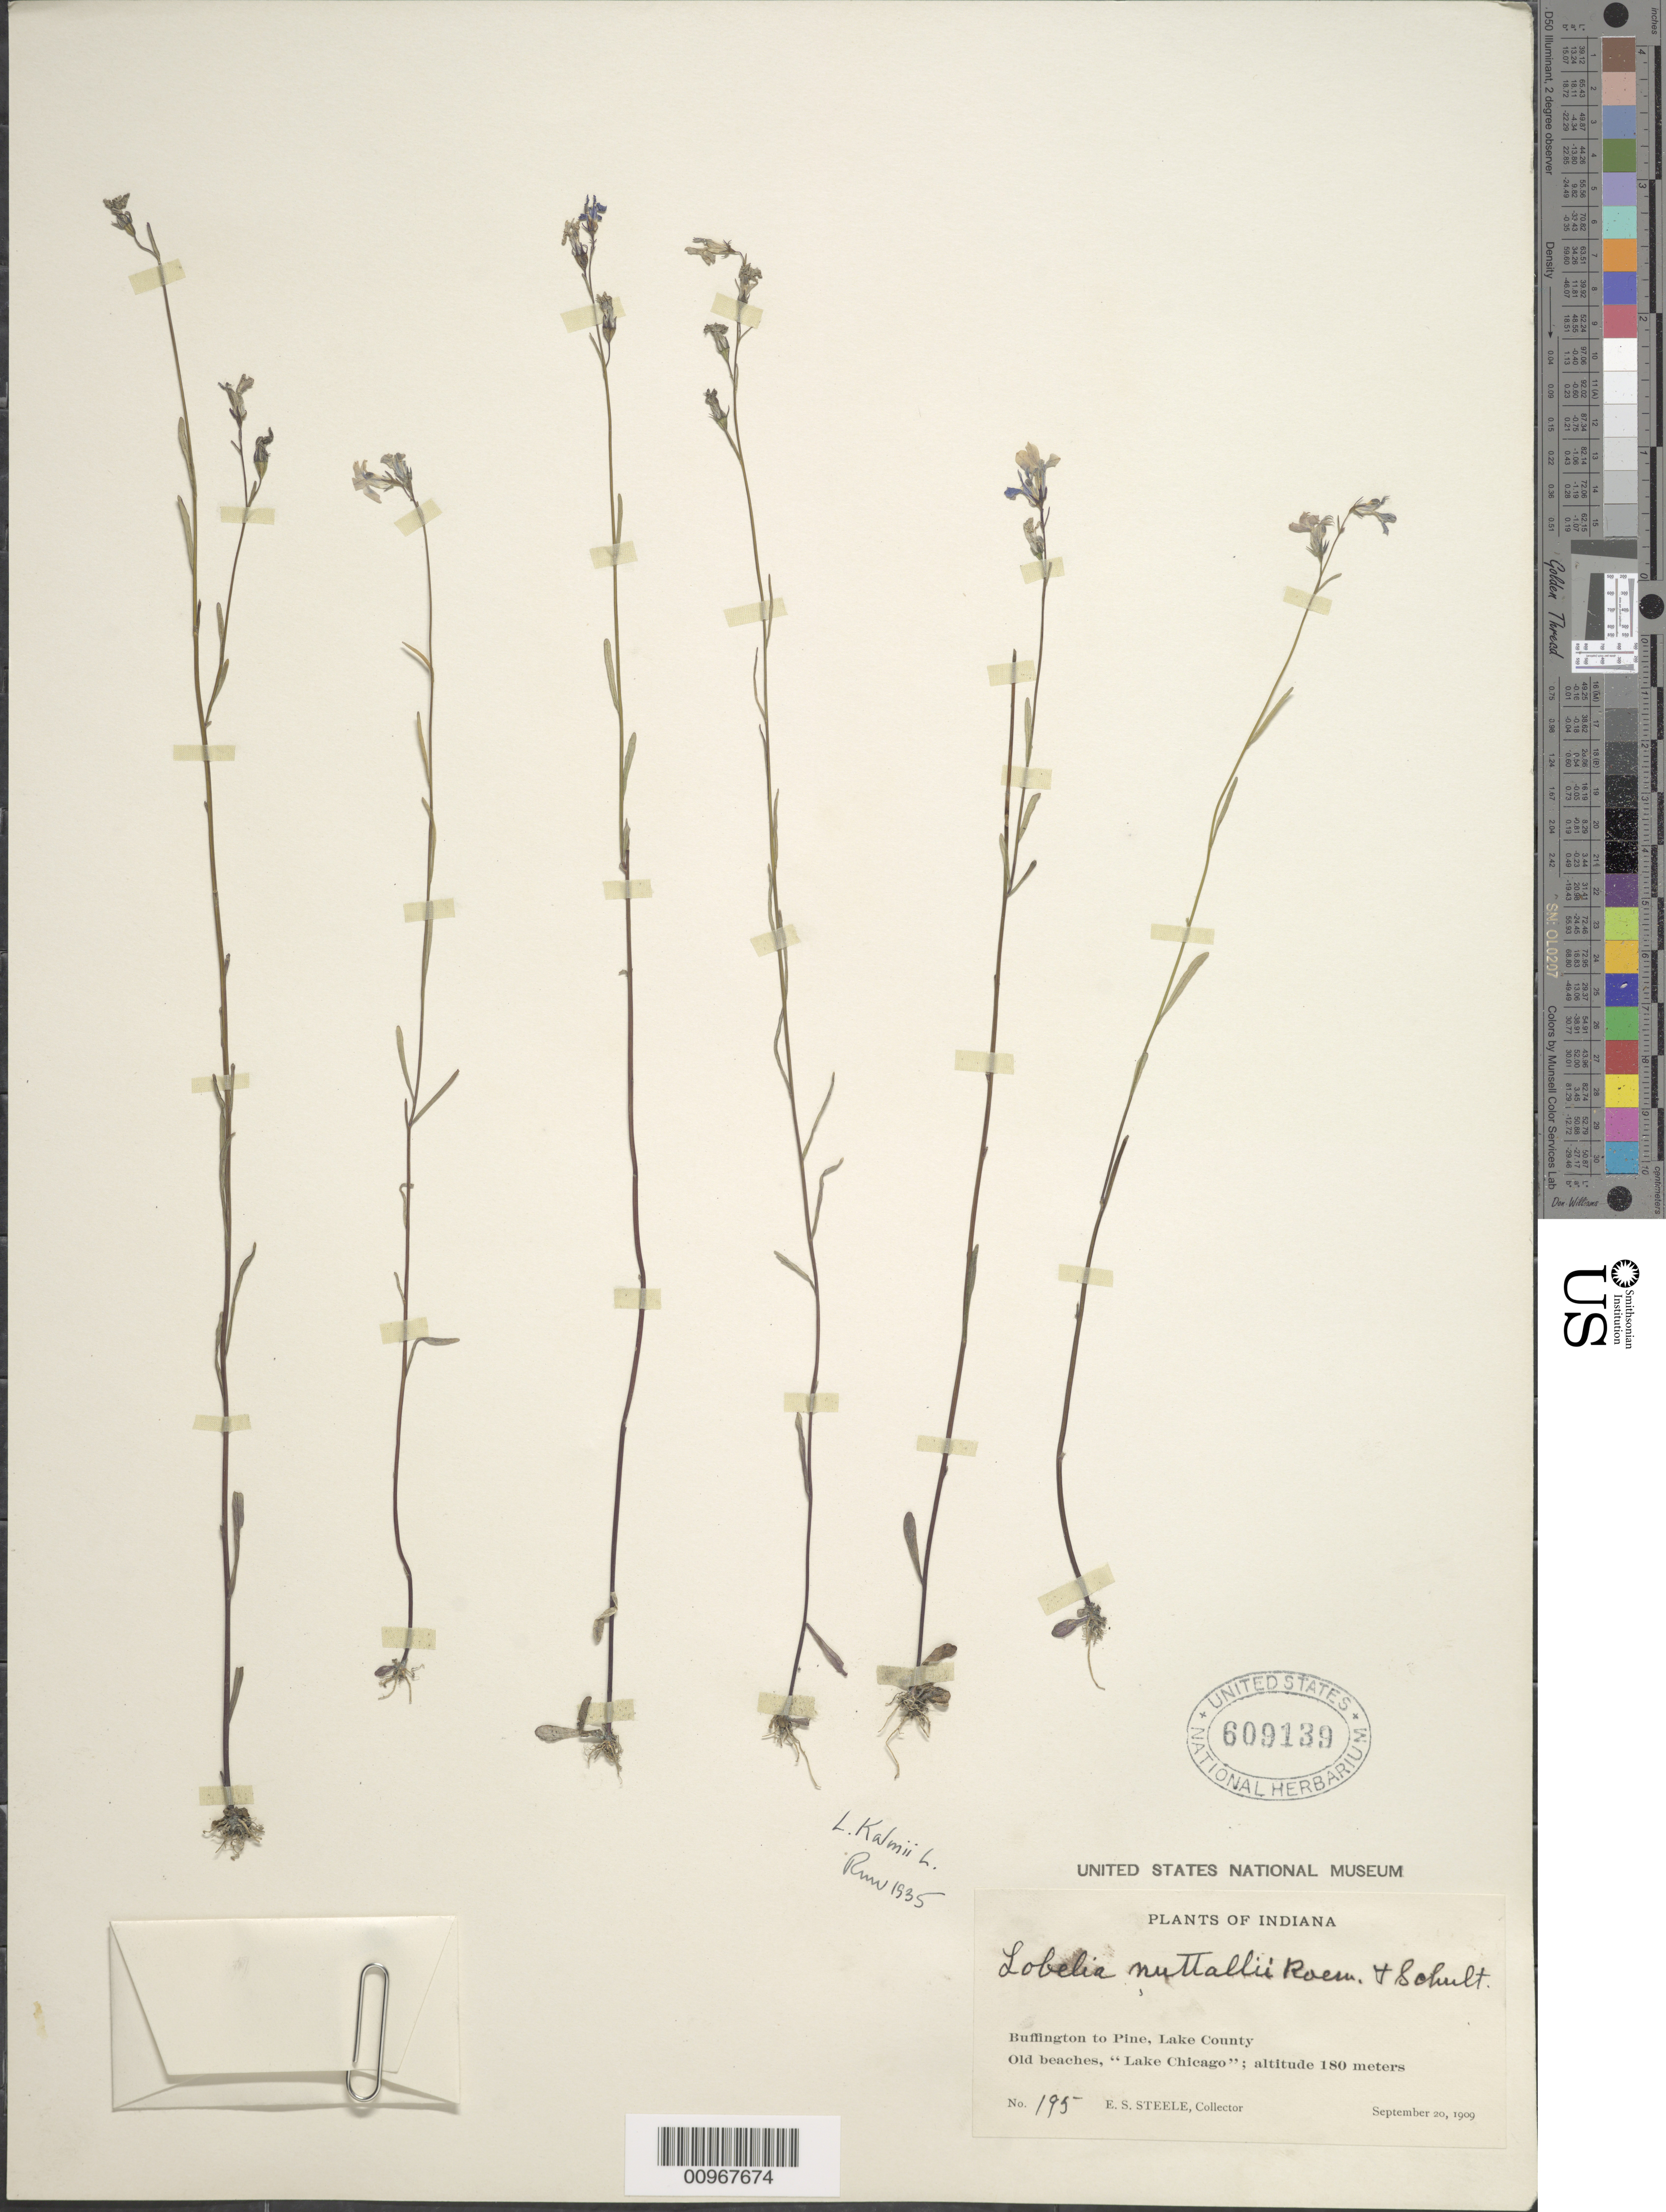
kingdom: Plantae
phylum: Tracheophyta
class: Magnoliopsida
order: Asterales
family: Campanulaceae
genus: Lobelia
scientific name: Lobelia kalmii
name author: L.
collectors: E. Steele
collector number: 195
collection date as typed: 20 Sep 1909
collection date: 1909-09-20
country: United States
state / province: Indiana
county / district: Lake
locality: Buffington to Pine, "Lake Chicago"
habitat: Old beaches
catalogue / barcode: US 609139